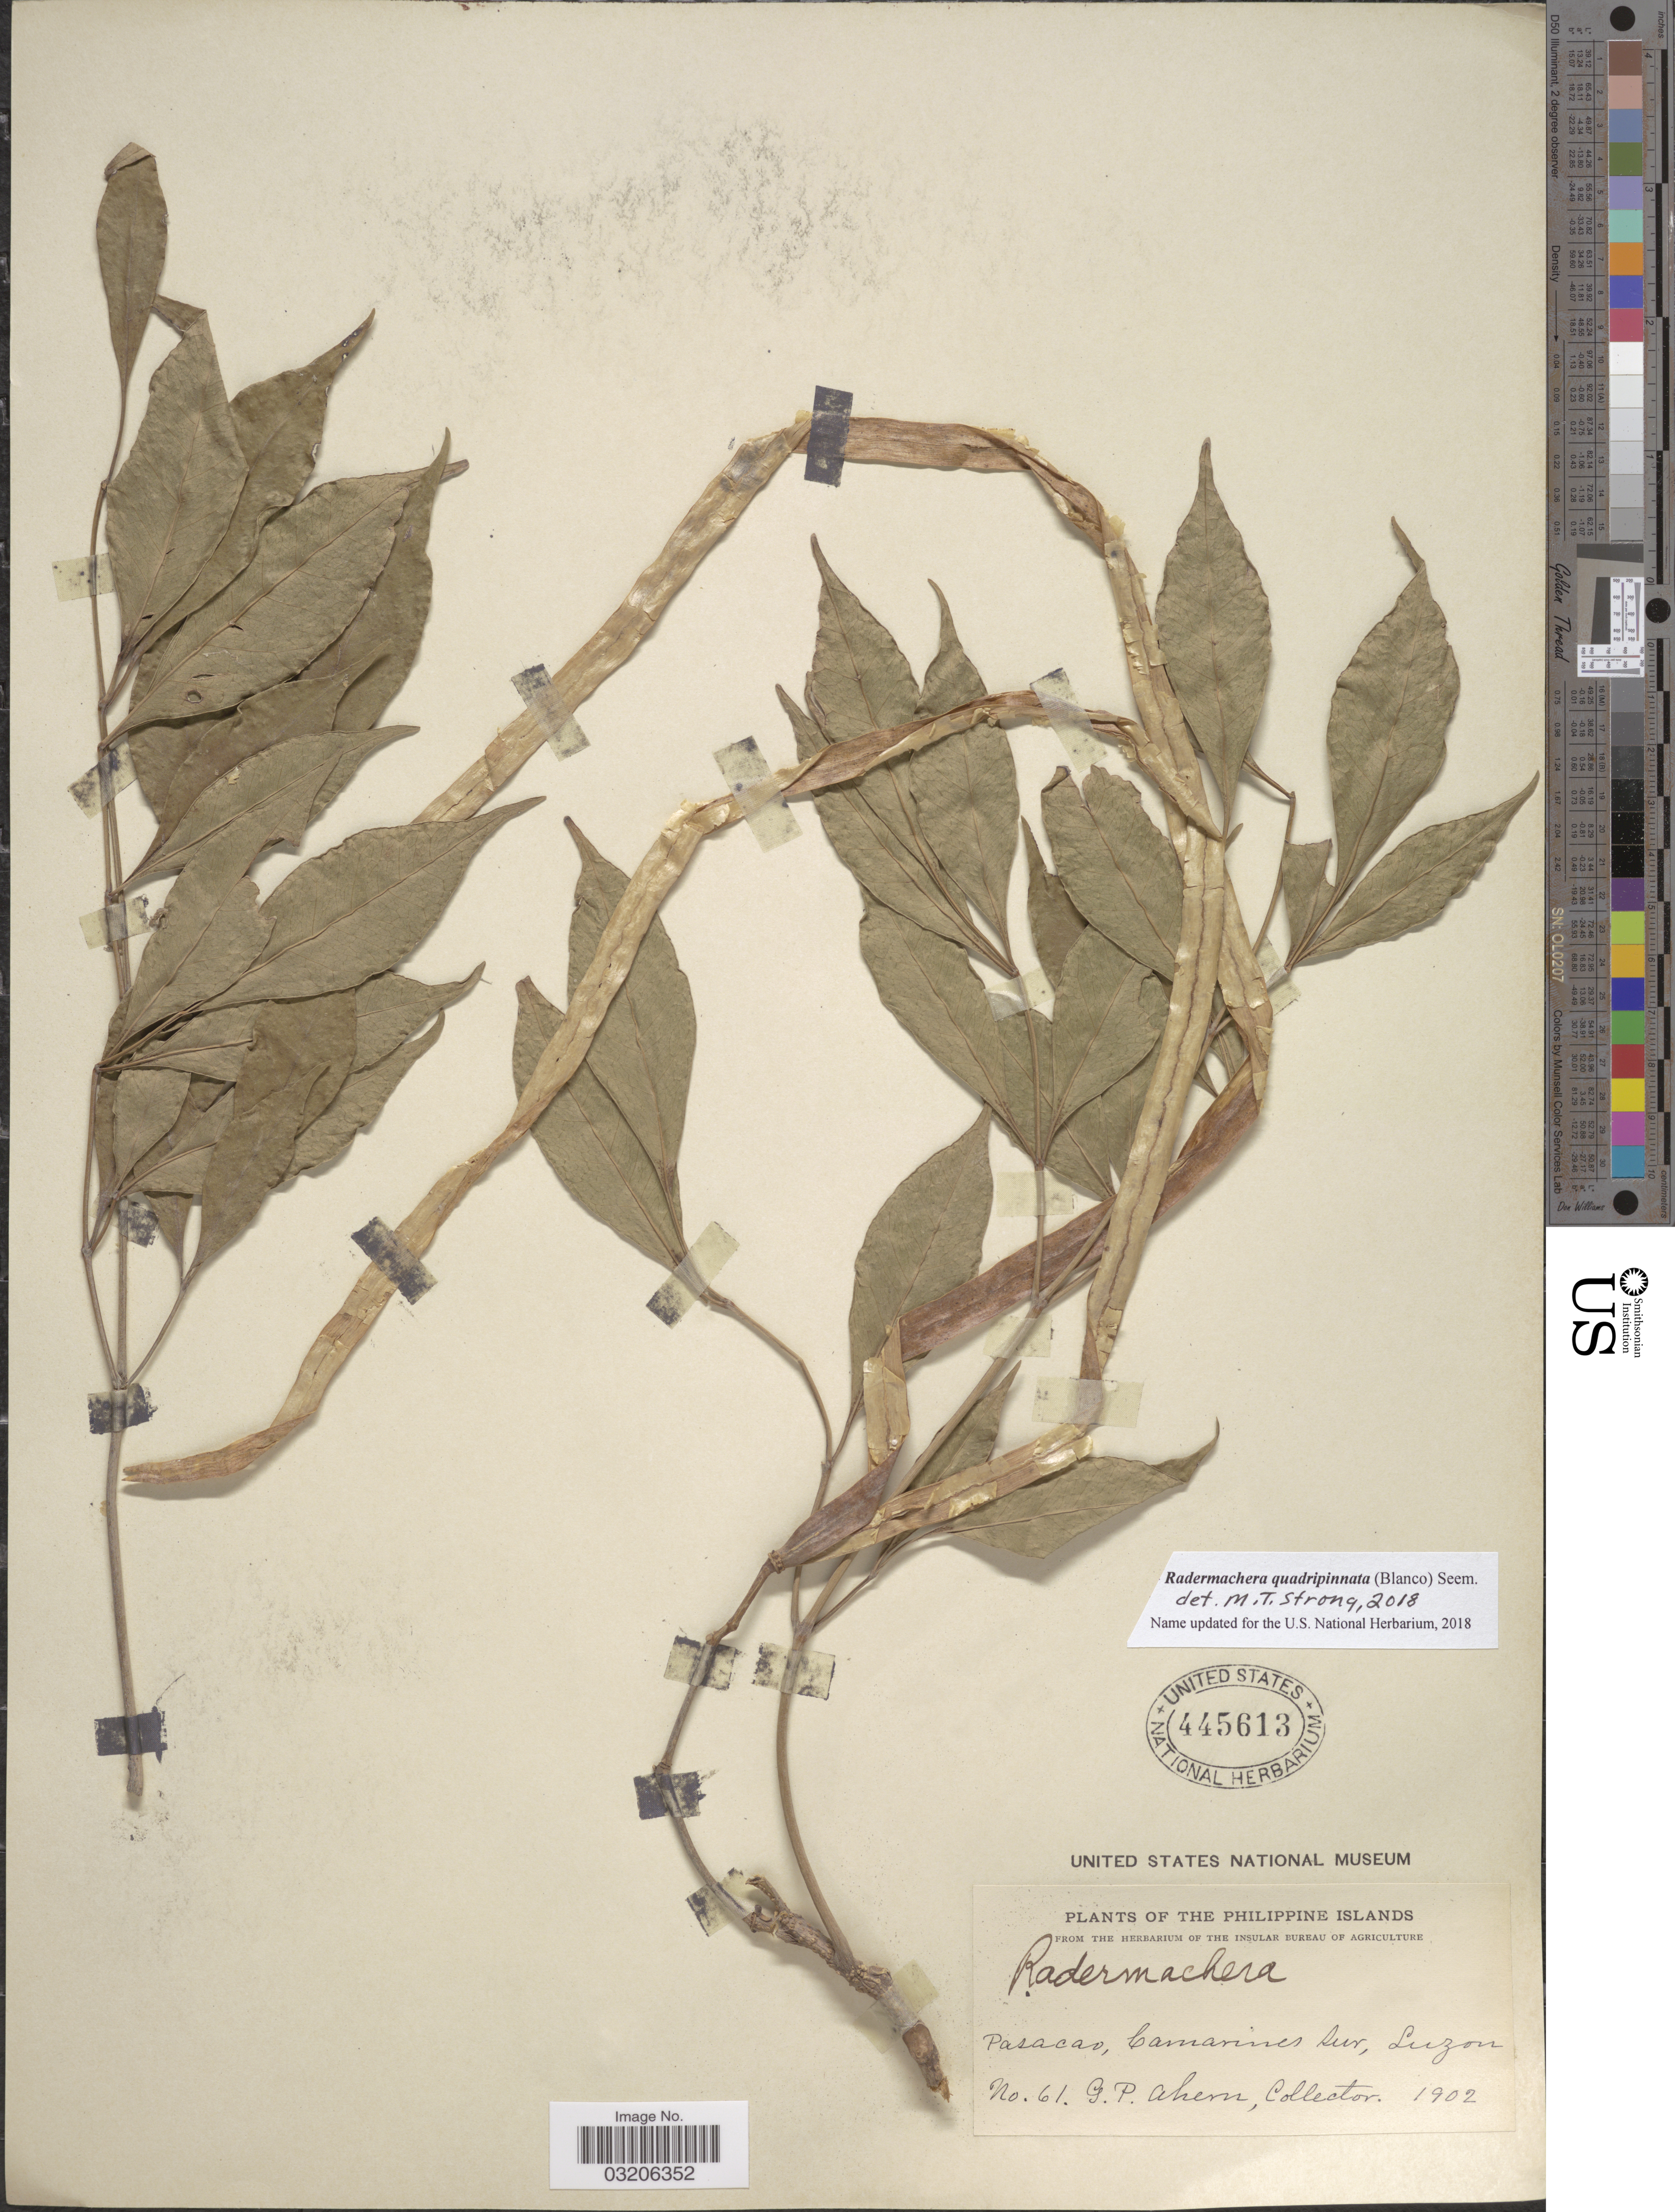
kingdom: Plantae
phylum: Tracheophyta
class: Magnoliopsida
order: Lamiales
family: Bignoniaceae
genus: Radermachera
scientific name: Radermachera quadripinnata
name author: (Blanco) Seem.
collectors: G. Ahern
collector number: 61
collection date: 1902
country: Philippines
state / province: Bicol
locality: Pasacao, Camarines Sur, Luzon.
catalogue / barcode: US 445613